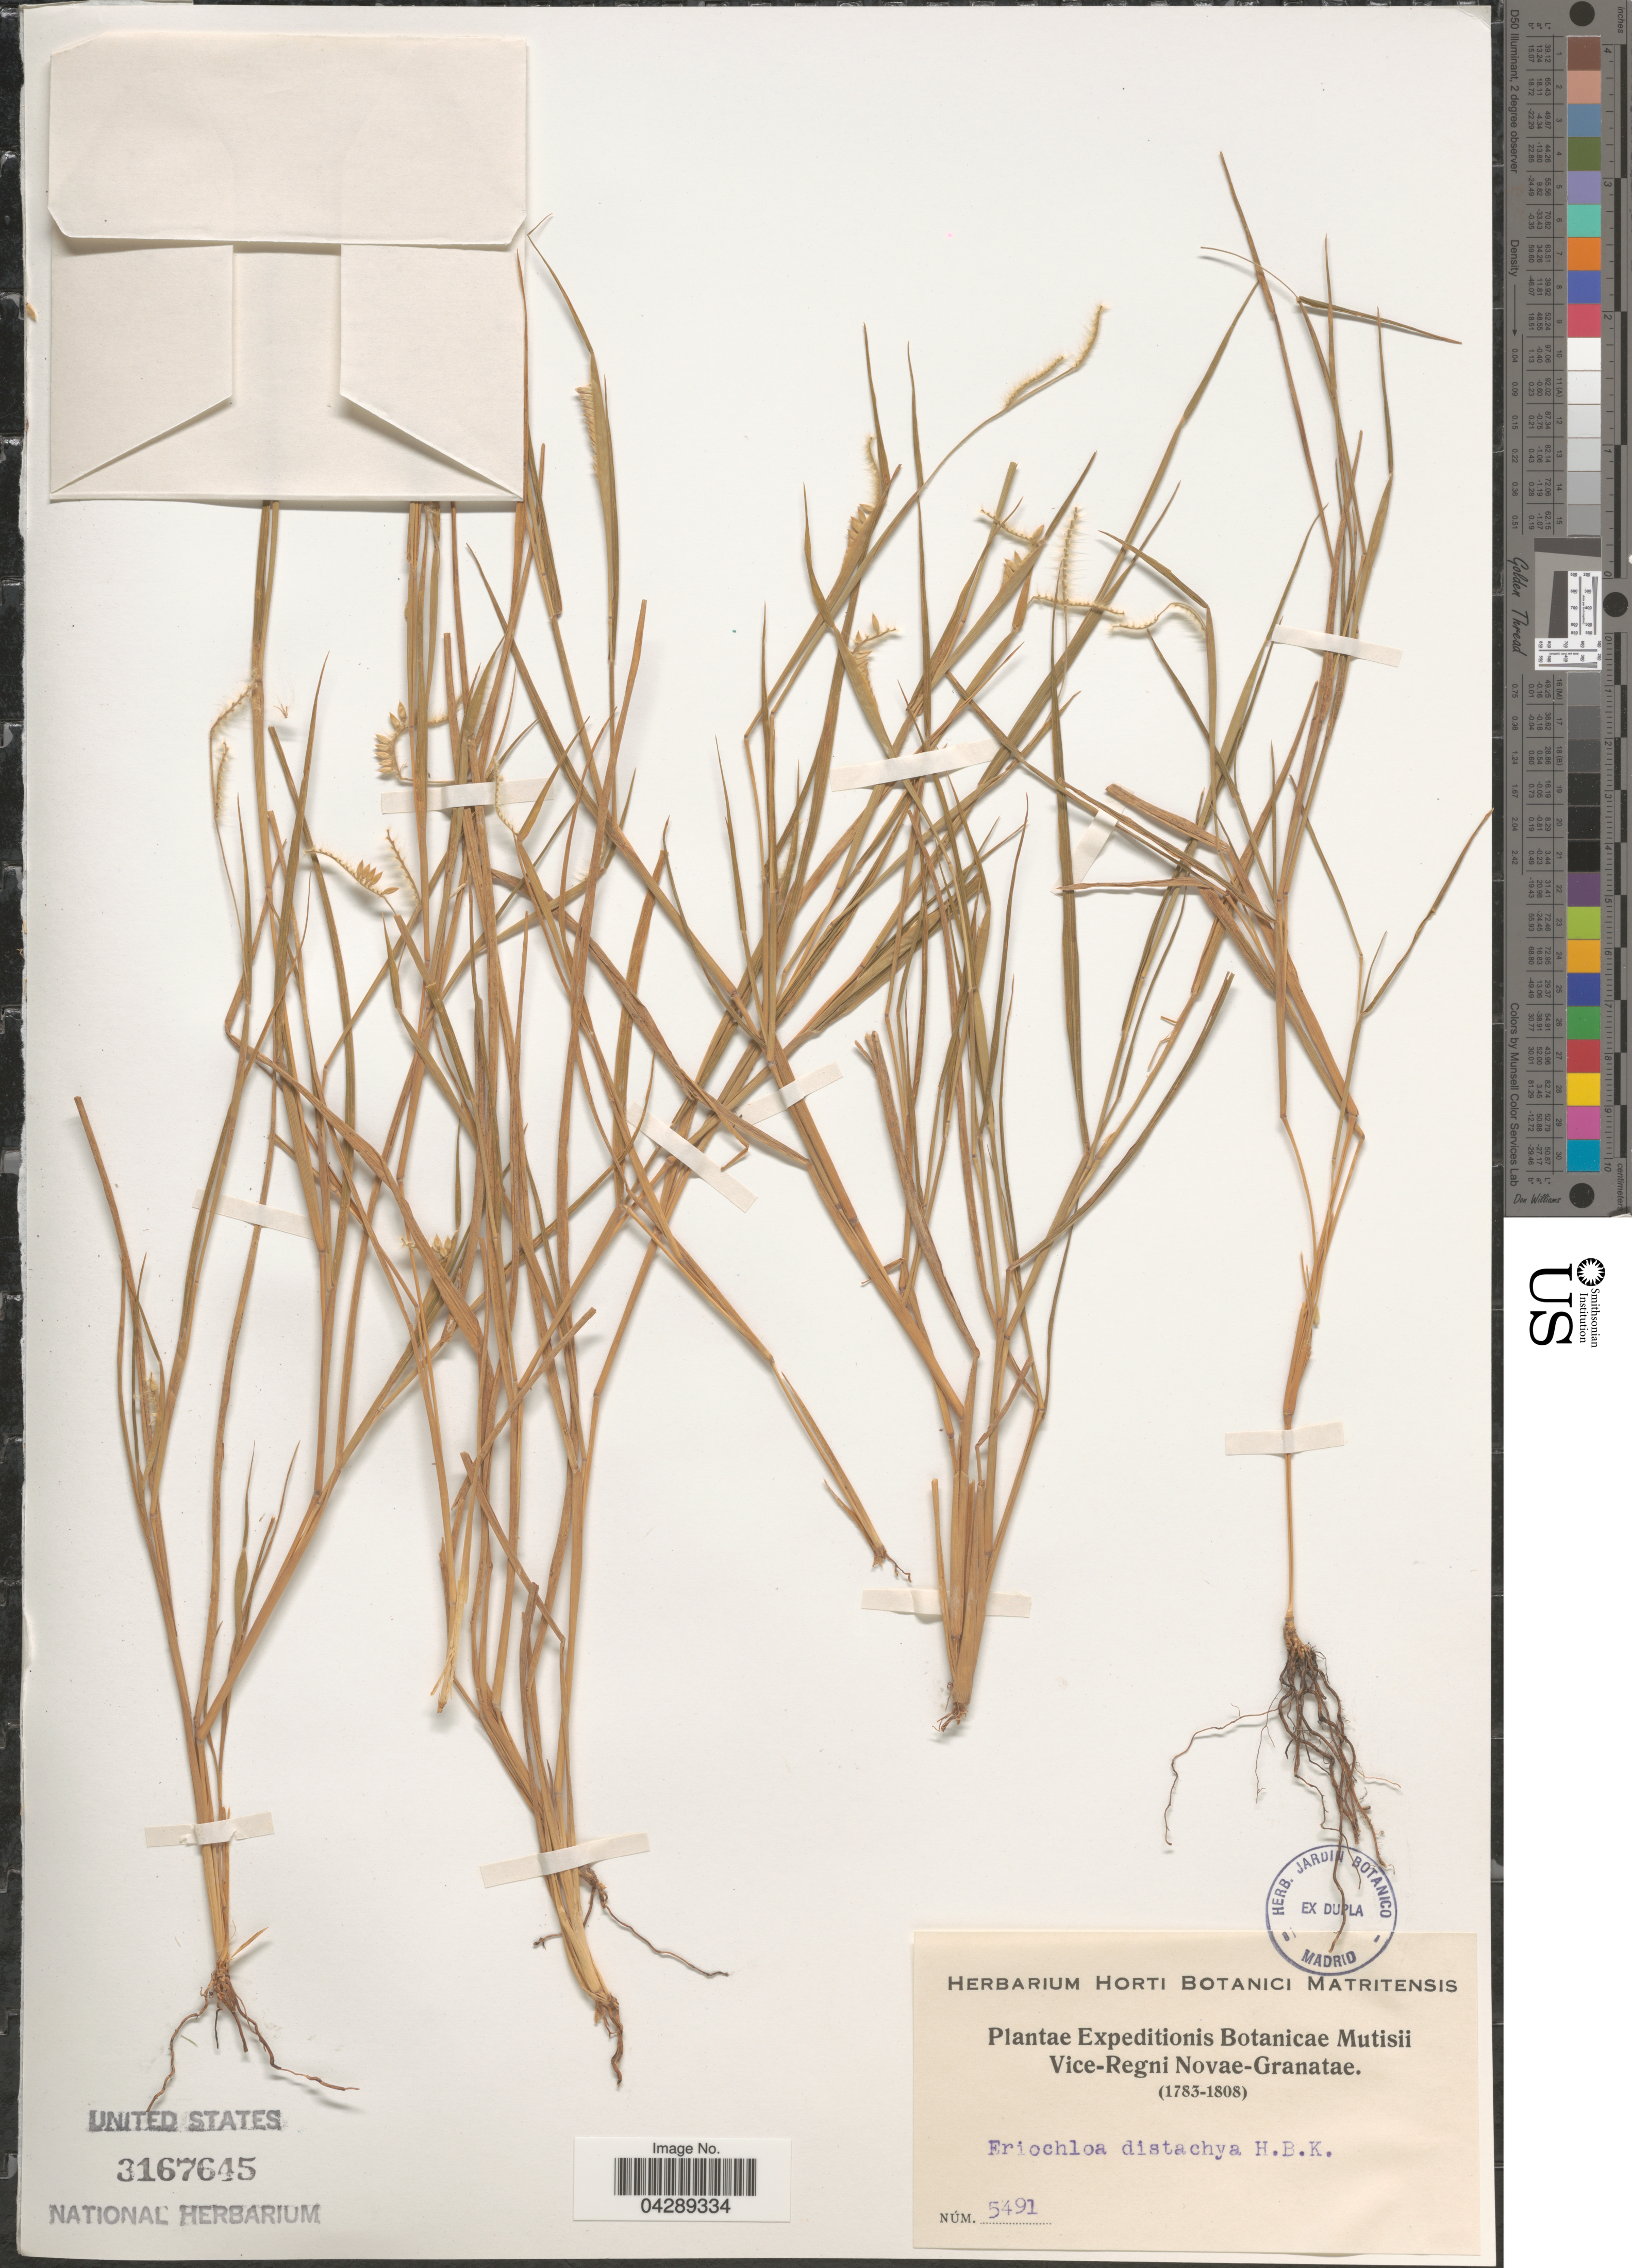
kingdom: Plantae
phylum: Tracheophyta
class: Liliopsida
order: Poales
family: Poaceae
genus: Eriochloa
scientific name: Eriochloa distachya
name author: Kunth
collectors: Expeditions Botanicae Mutisii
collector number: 5491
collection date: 1783/1808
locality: Vice-Regni Novae-Granatae.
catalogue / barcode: US 3167645